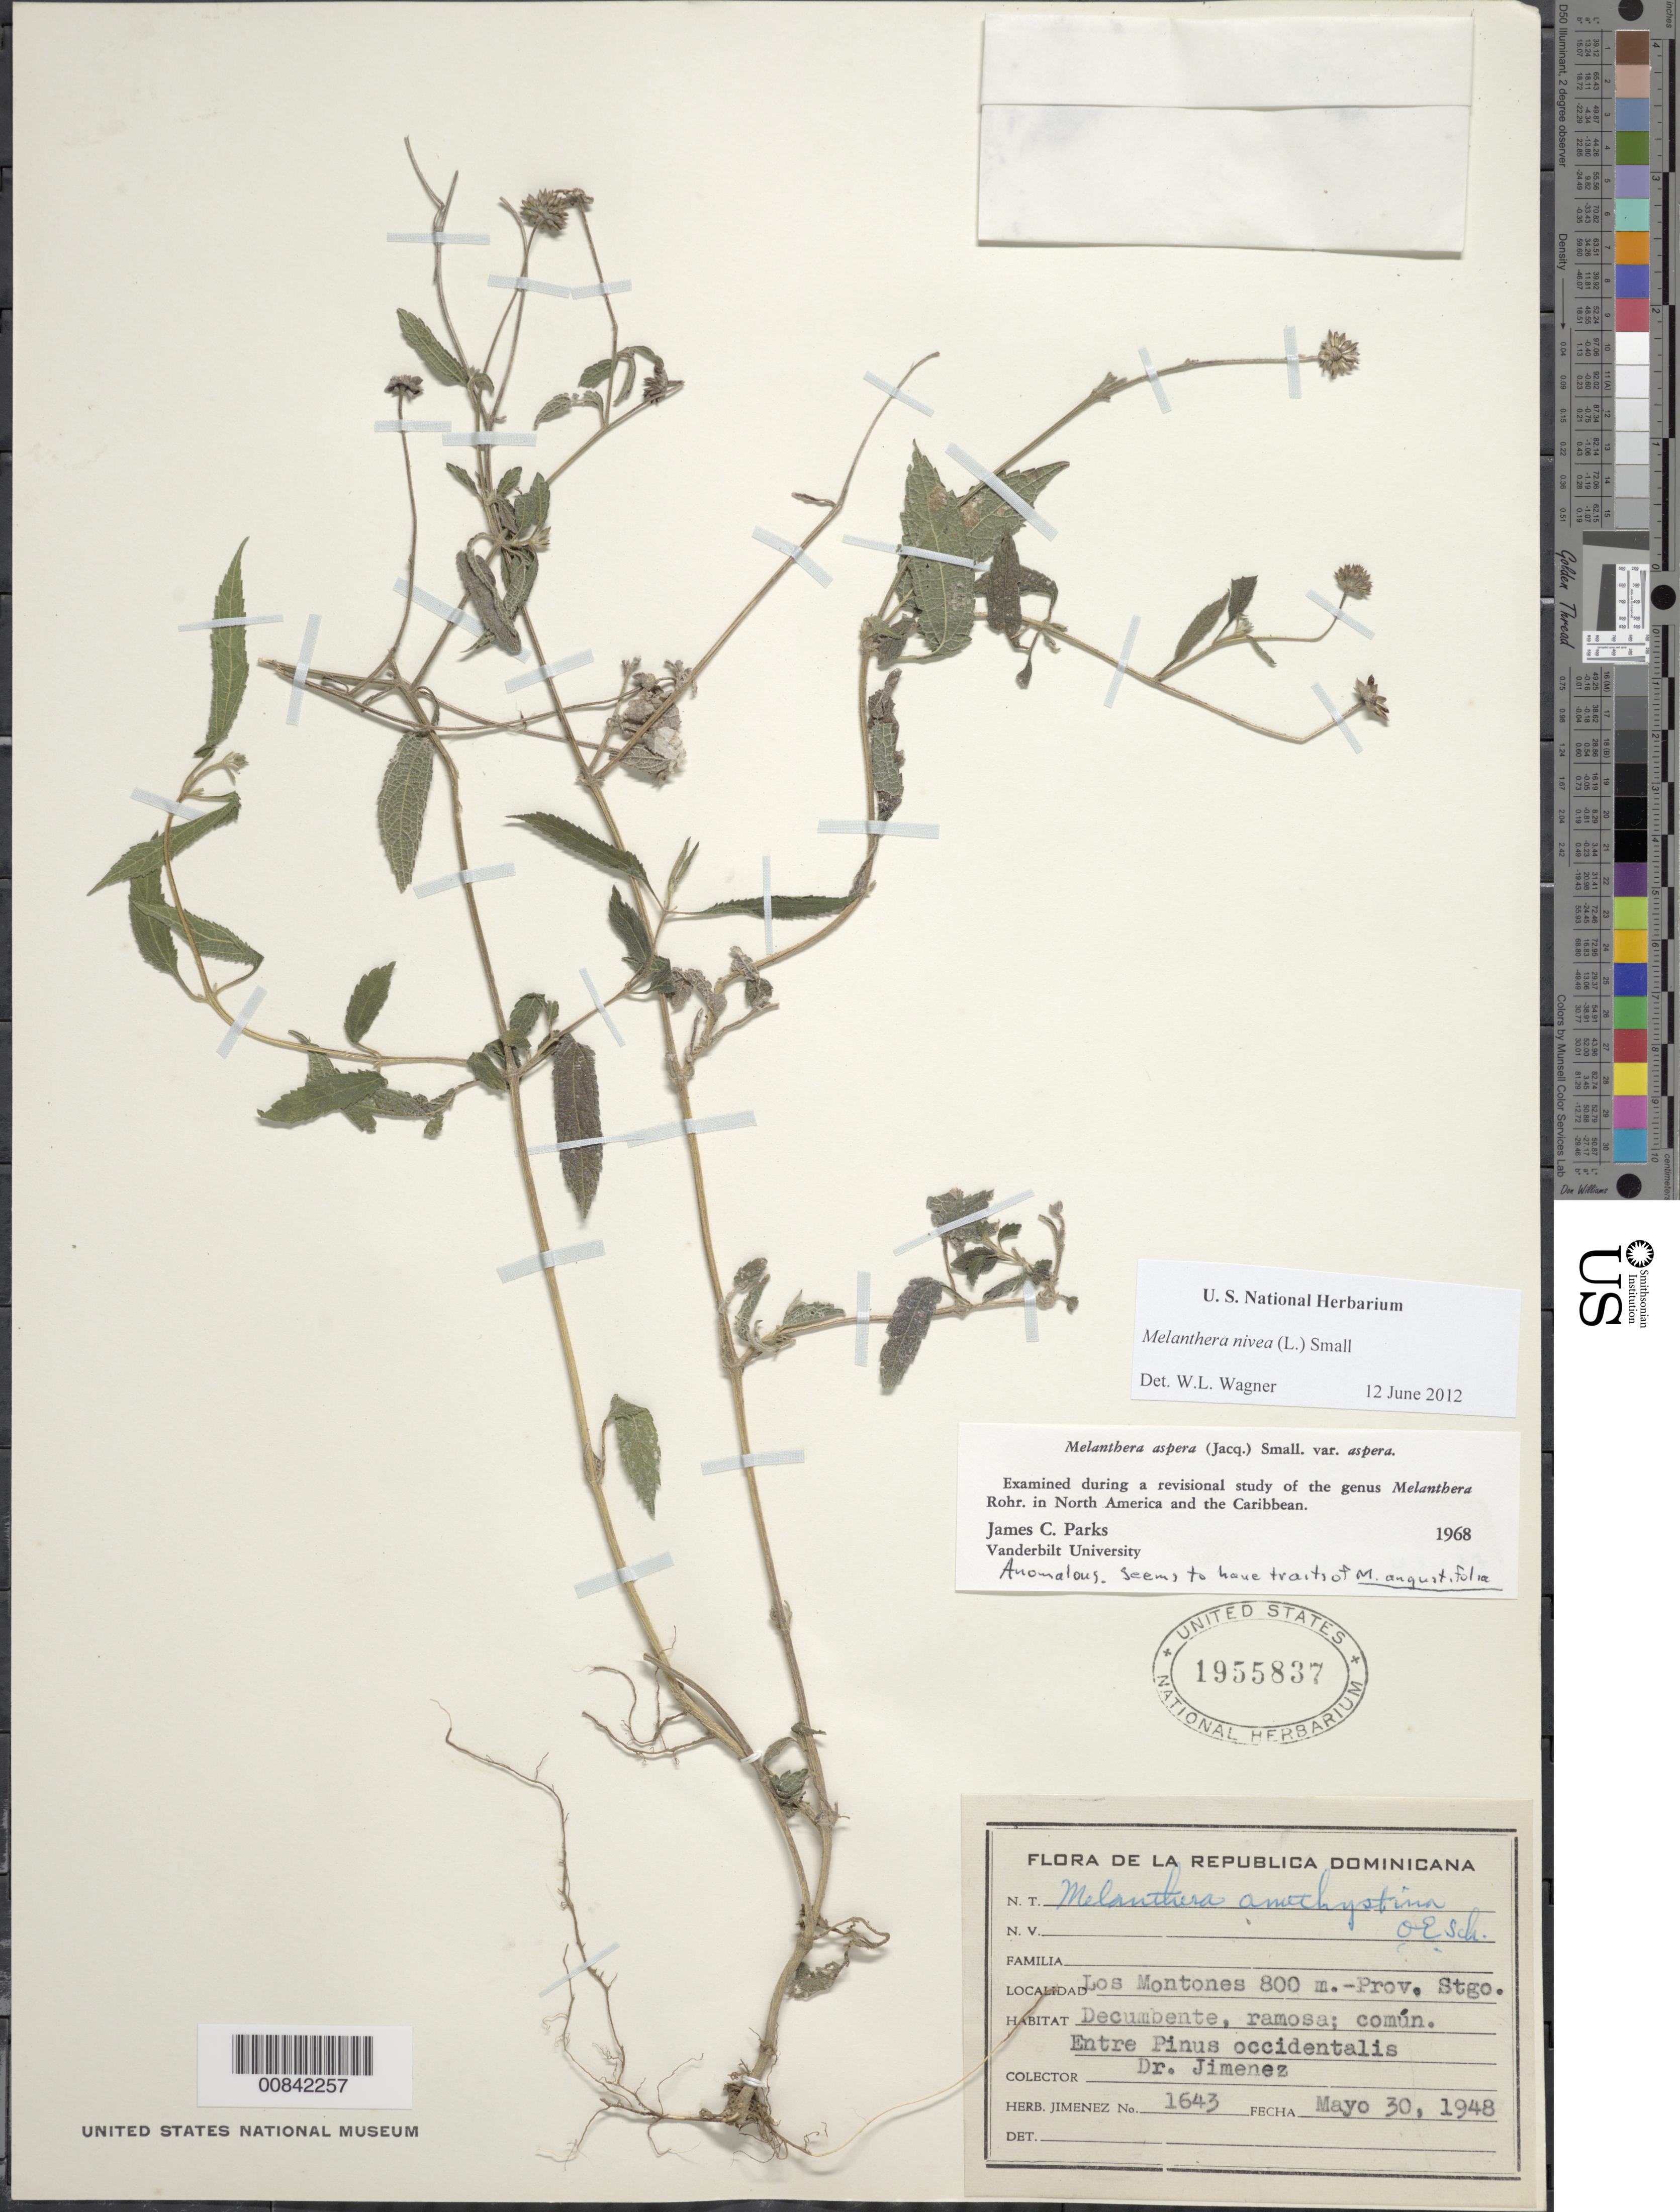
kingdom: Plantae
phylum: Tracheophyta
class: Magnoliopsida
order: Asterales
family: Asteraceae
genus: Melanthera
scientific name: Melanthera nivea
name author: (L.) Small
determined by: Parks, J. C.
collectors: J. J. Jiménez Almonte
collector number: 1643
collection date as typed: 30 May 1948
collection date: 1948-05-30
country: Dominican Republic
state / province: Santiago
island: Hispaniola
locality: Los Montones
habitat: Entre Pinus occidentalis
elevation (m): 800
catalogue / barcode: US 1955837